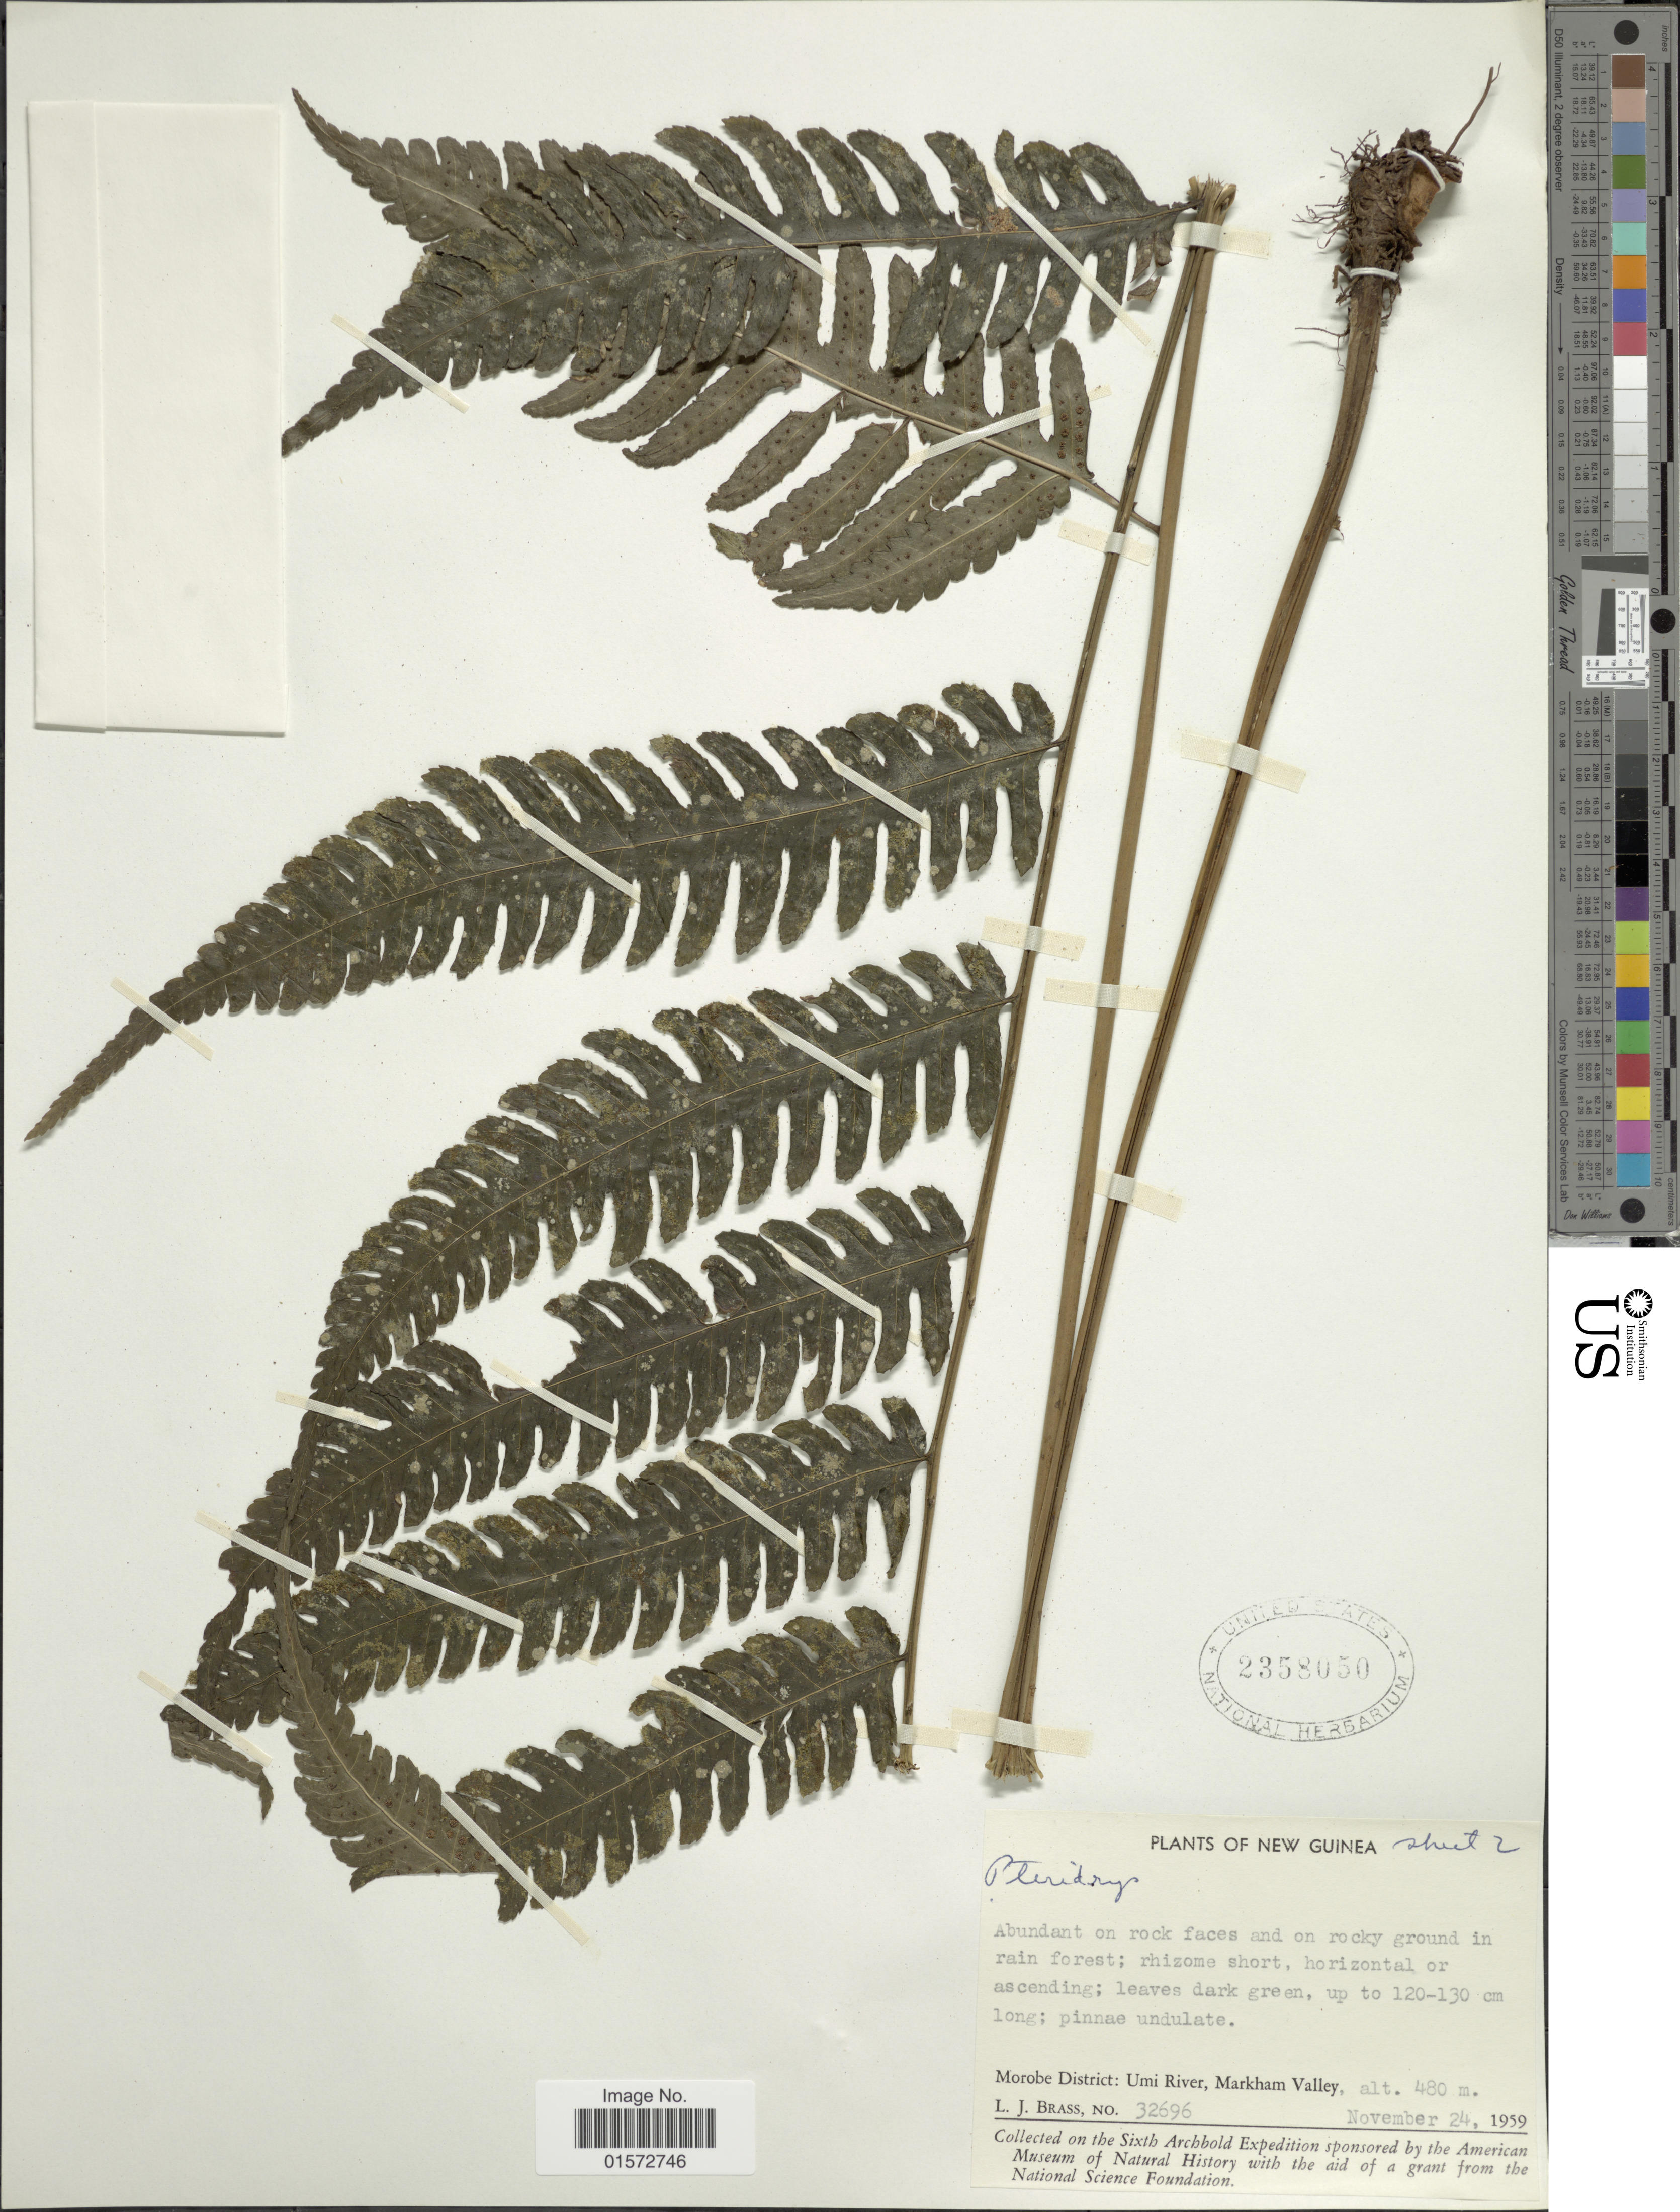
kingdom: Plantae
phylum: Tracheophyta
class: Polypodiopsida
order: Polypodiales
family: Tectariaceae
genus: Pteridrys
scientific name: Pteridrys syrmatica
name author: (Willd.) C. Chr. & Ching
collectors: L. J. Brass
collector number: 32696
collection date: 1959-11-24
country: Papua New Guinea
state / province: Morobe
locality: Morobe District: Umi River, Markham Valley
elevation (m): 480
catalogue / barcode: US 2358050